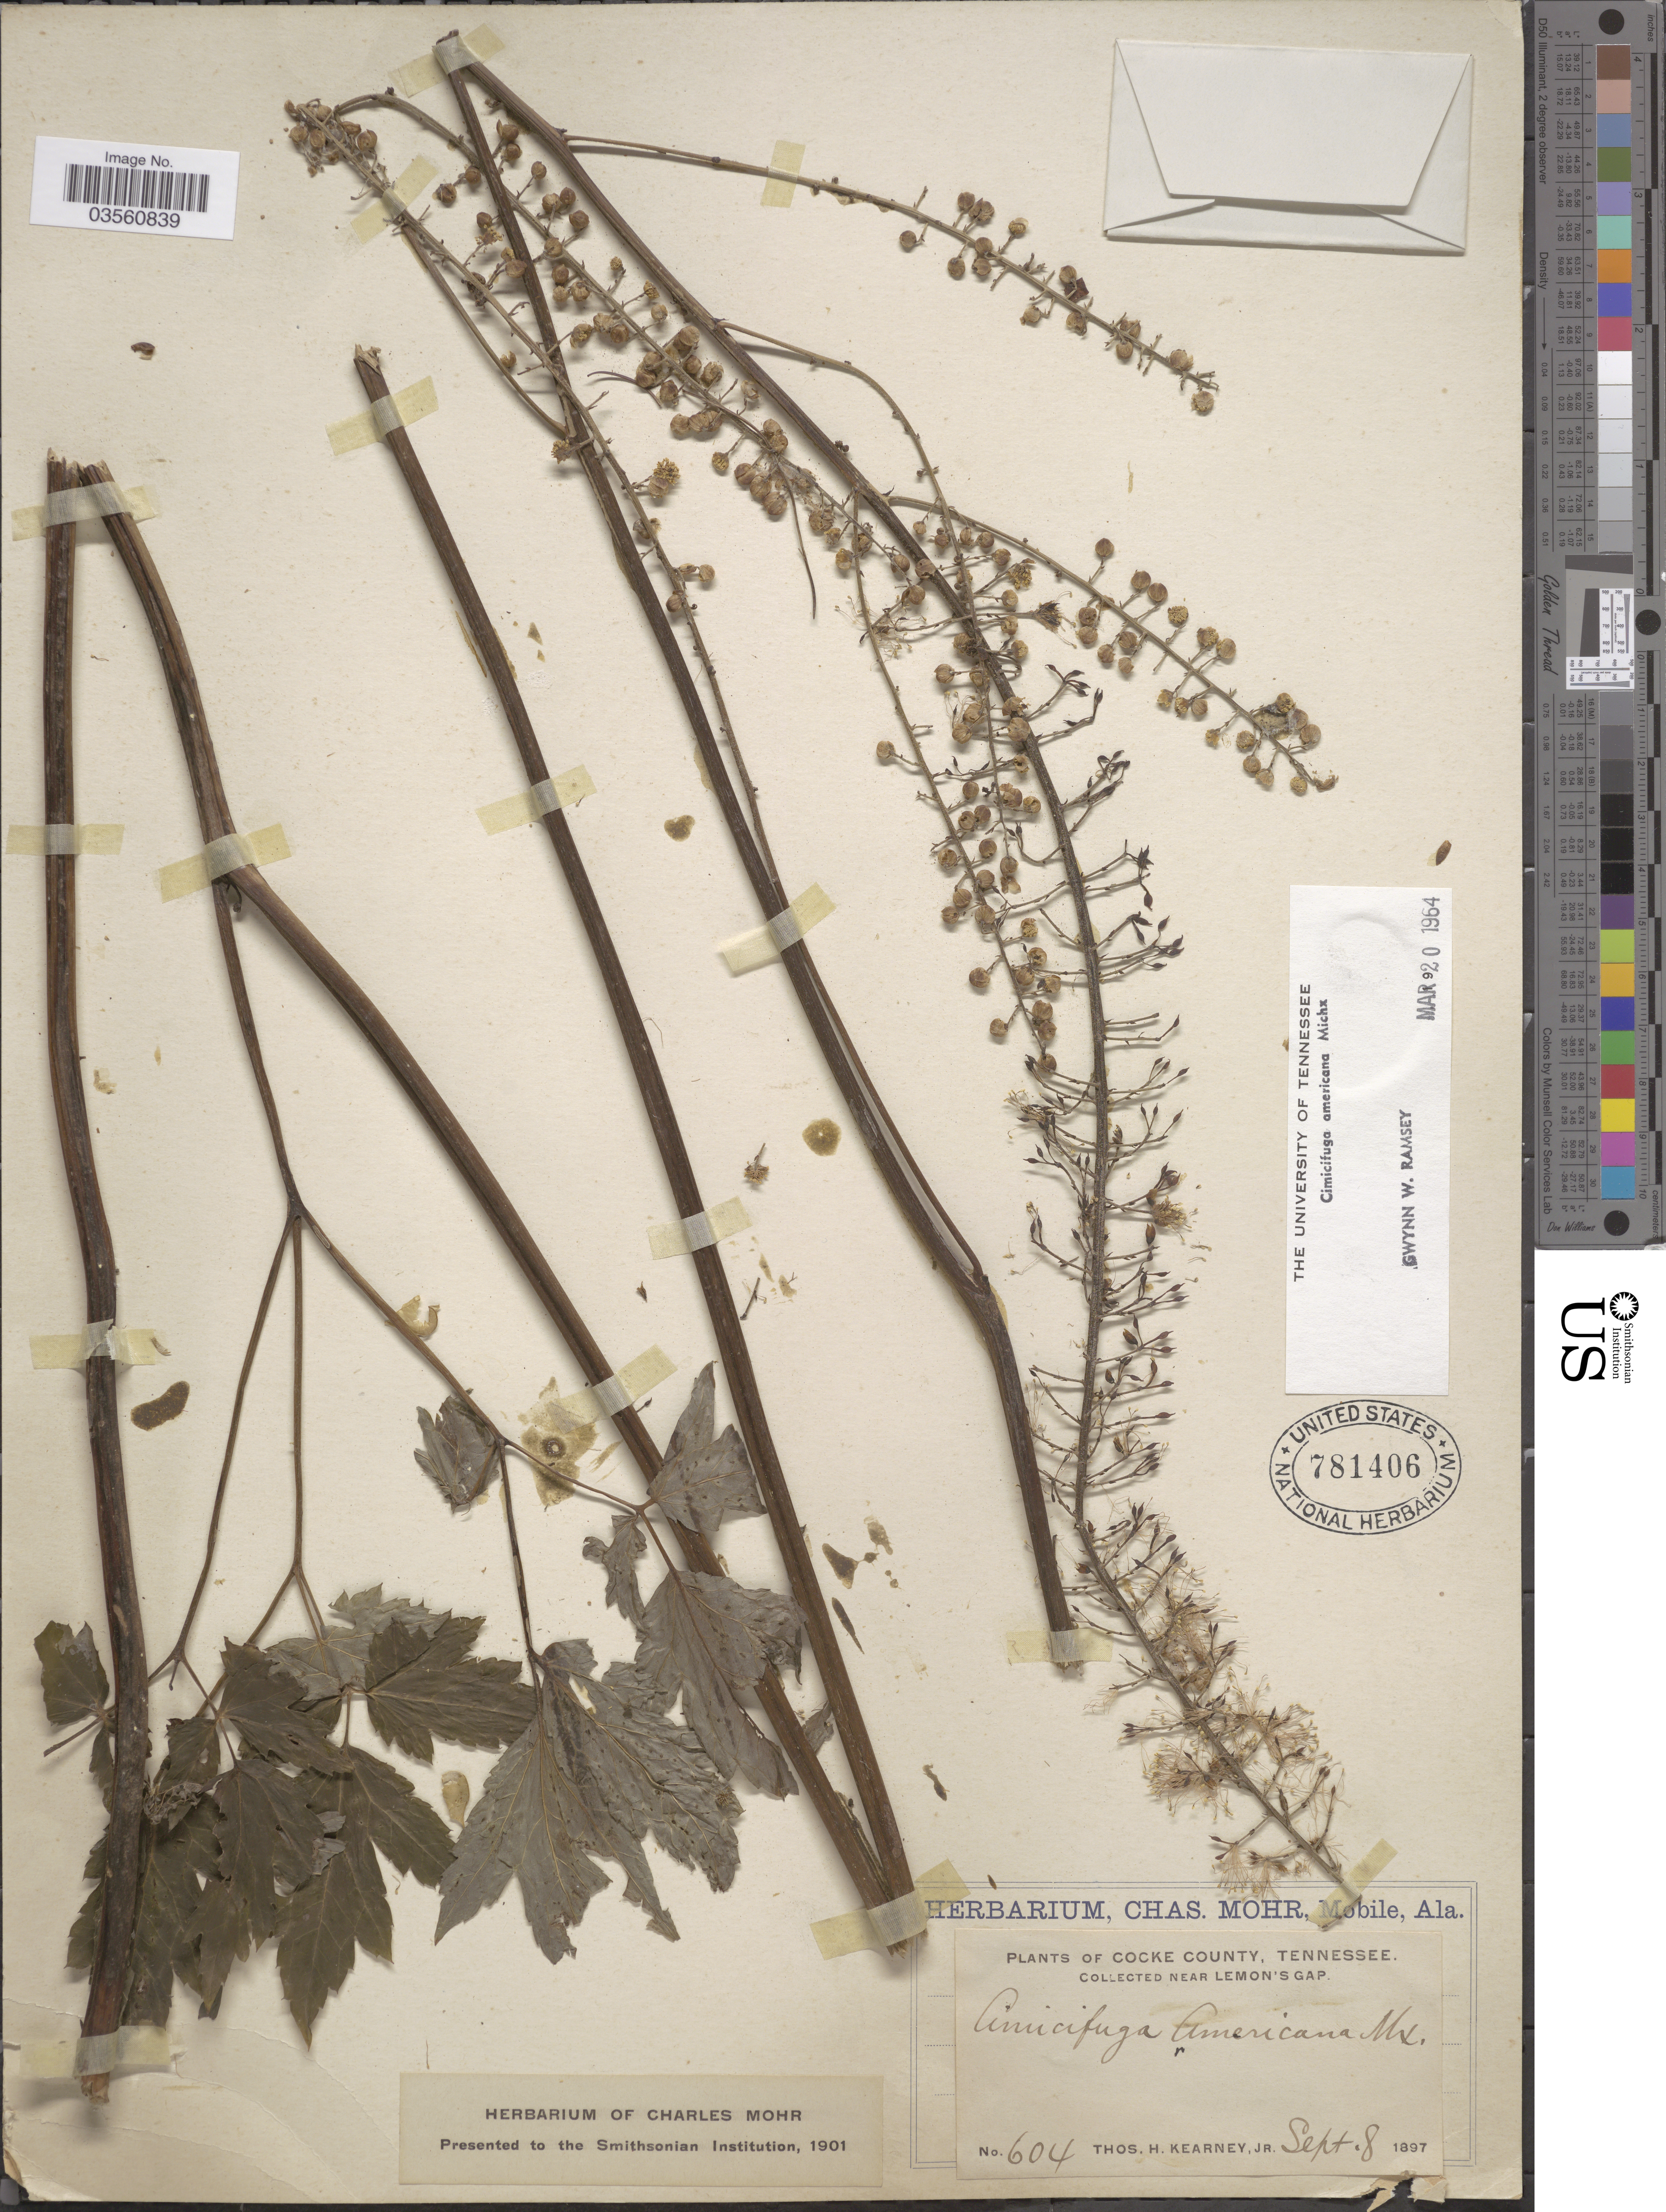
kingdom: Plantae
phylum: Tracheophyta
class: Magnoliopsida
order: Ranunculales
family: Ranunculaceae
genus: Actaea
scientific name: Actaea podocarpa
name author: DC.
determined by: Strong, M. T., (US), Smithsonian Institution - National Museum of Natural History (UNITED STATES)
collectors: T. H. Kearney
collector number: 604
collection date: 1897-09-08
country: United States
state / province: Tennessee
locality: Cocke County. Near Lemon's Gap.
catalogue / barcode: US 781406